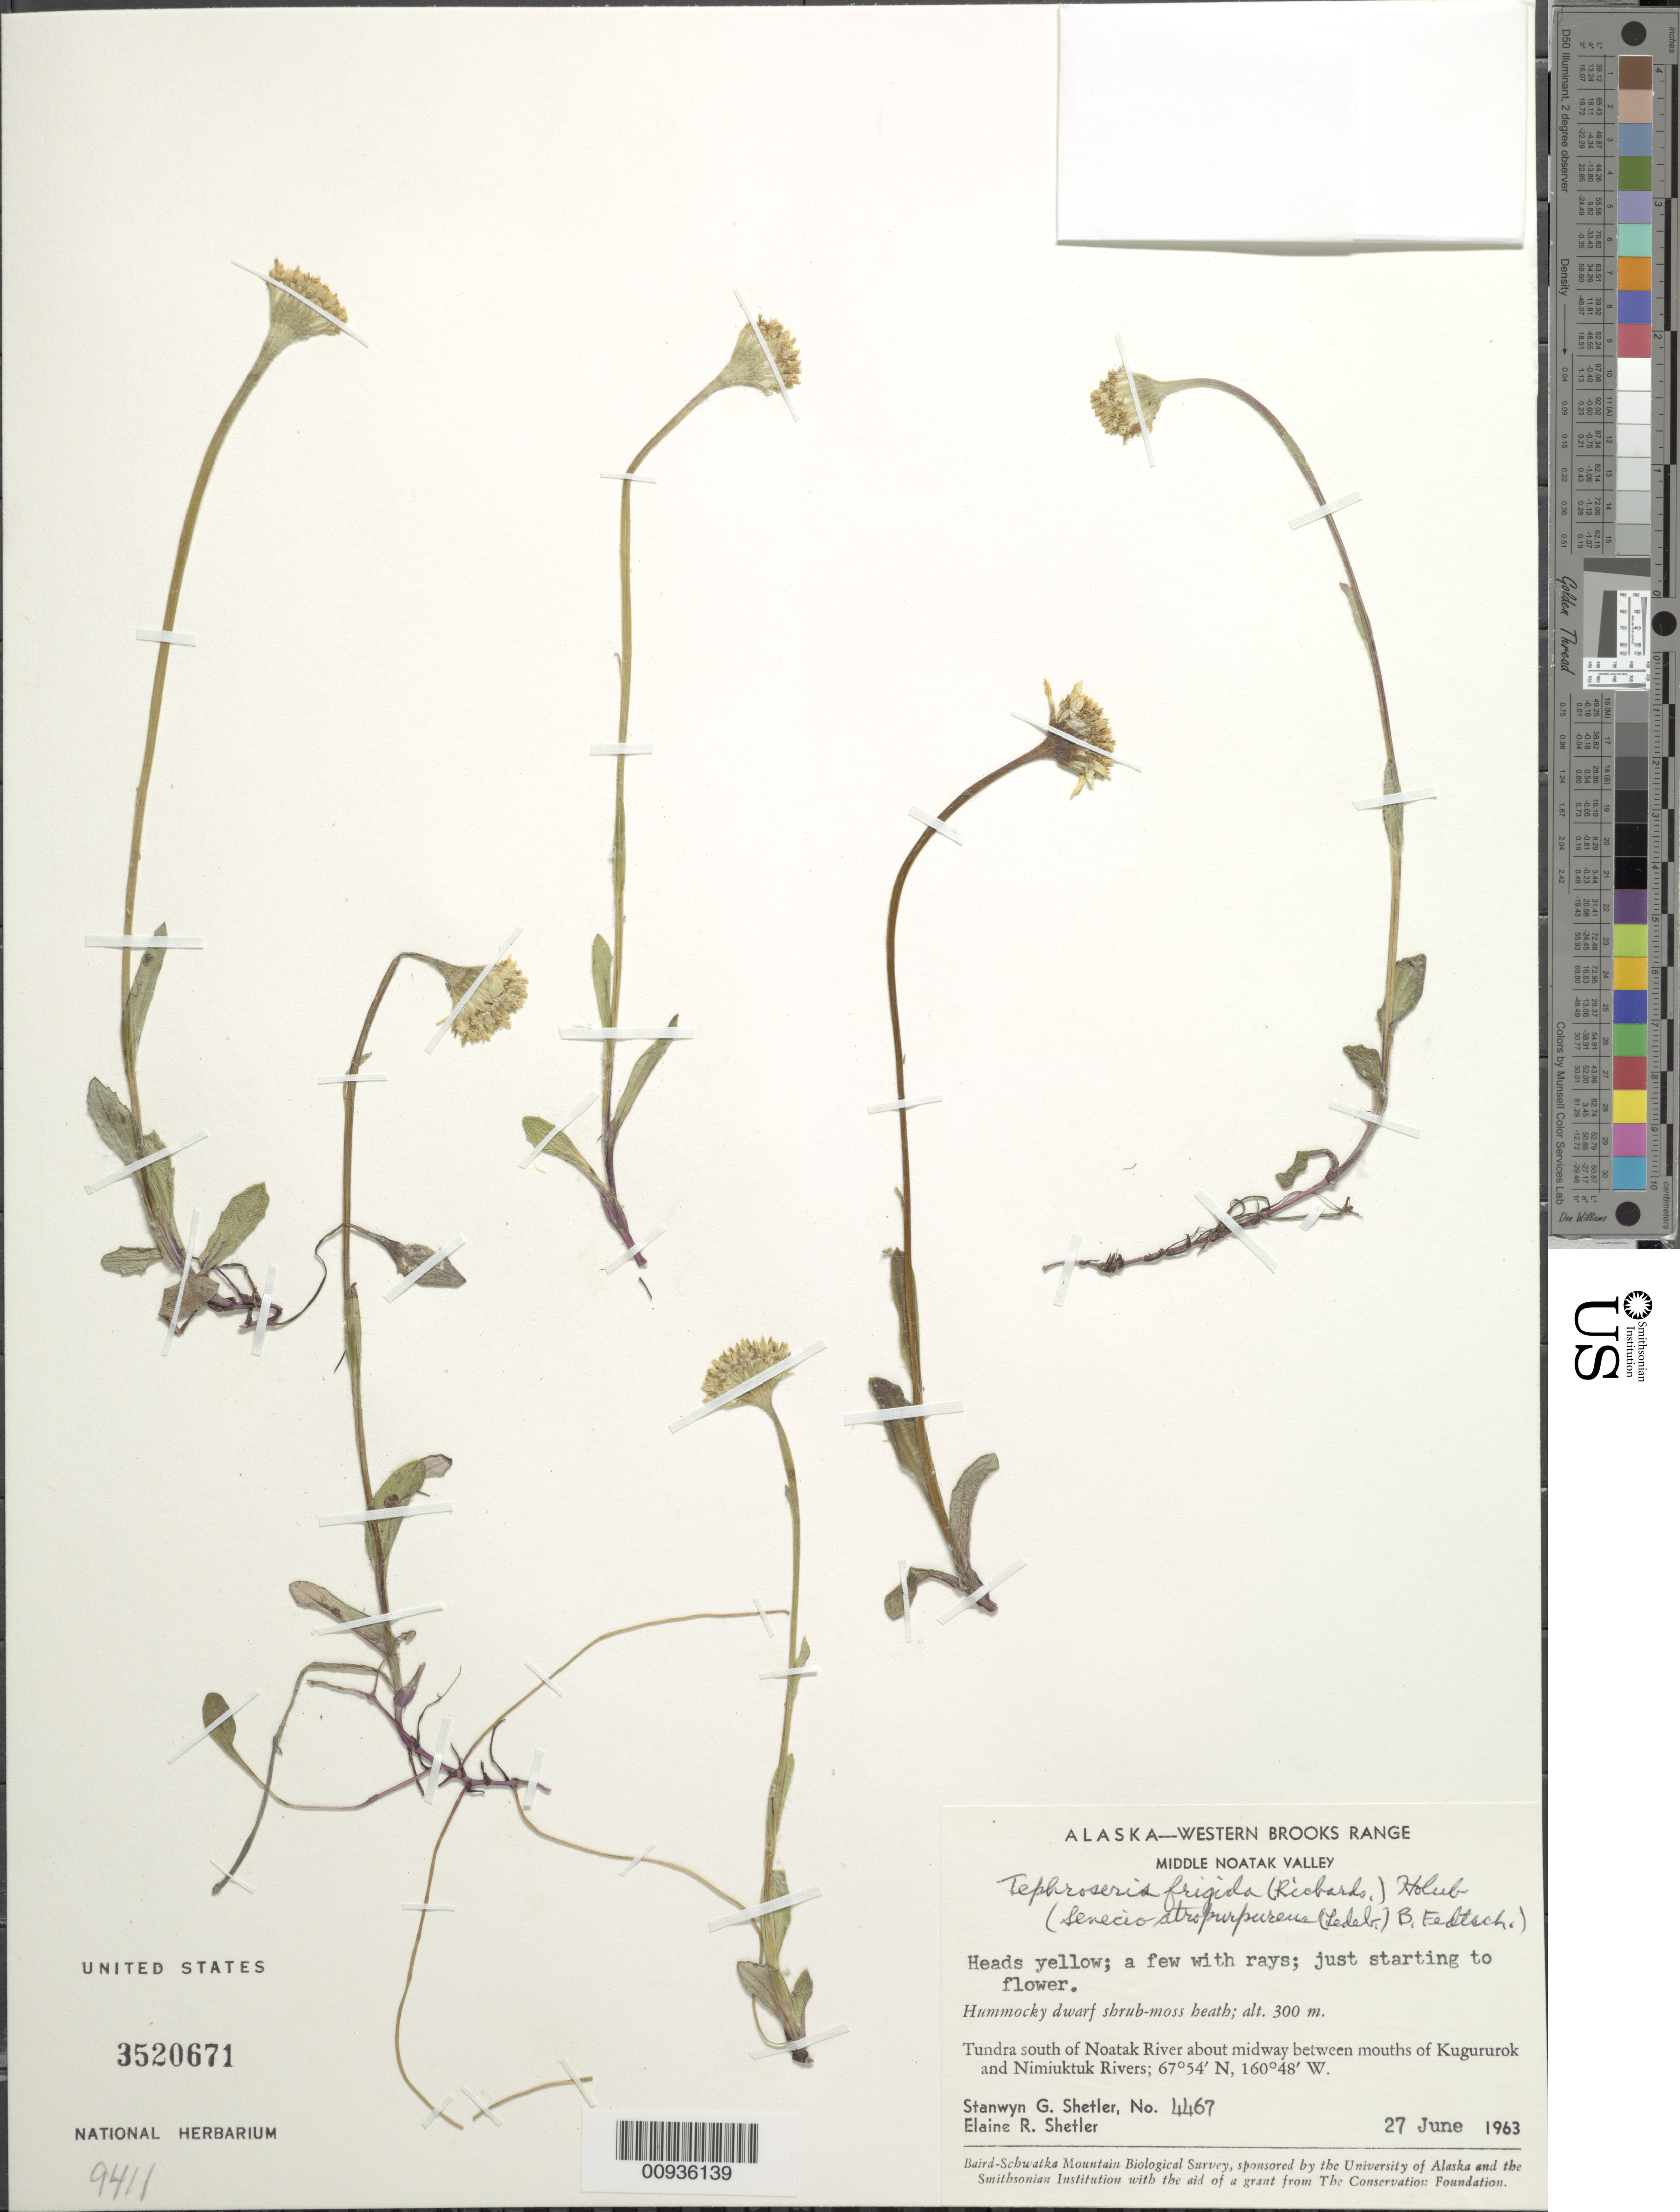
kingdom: Plantae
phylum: Tracheophyta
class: Magnoliopsida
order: Asterales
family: Asteraceae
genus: Tephroseris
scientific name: Tephroseris frigida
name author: (Richardson) Holub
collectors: S. Shetler & E. R. Shetler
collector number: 4467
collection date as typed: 27 Jun 1963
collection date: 1963-06-27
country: United States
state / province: Alaska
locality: S of Noatak River about midway between mouths of Kugururok and Nimiuktuk Rivers. Western Brooks Range, Middle Noatak Valley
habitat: Tundra. Hummocky dwarf shrub-moss heath.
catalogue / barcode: US 3520671